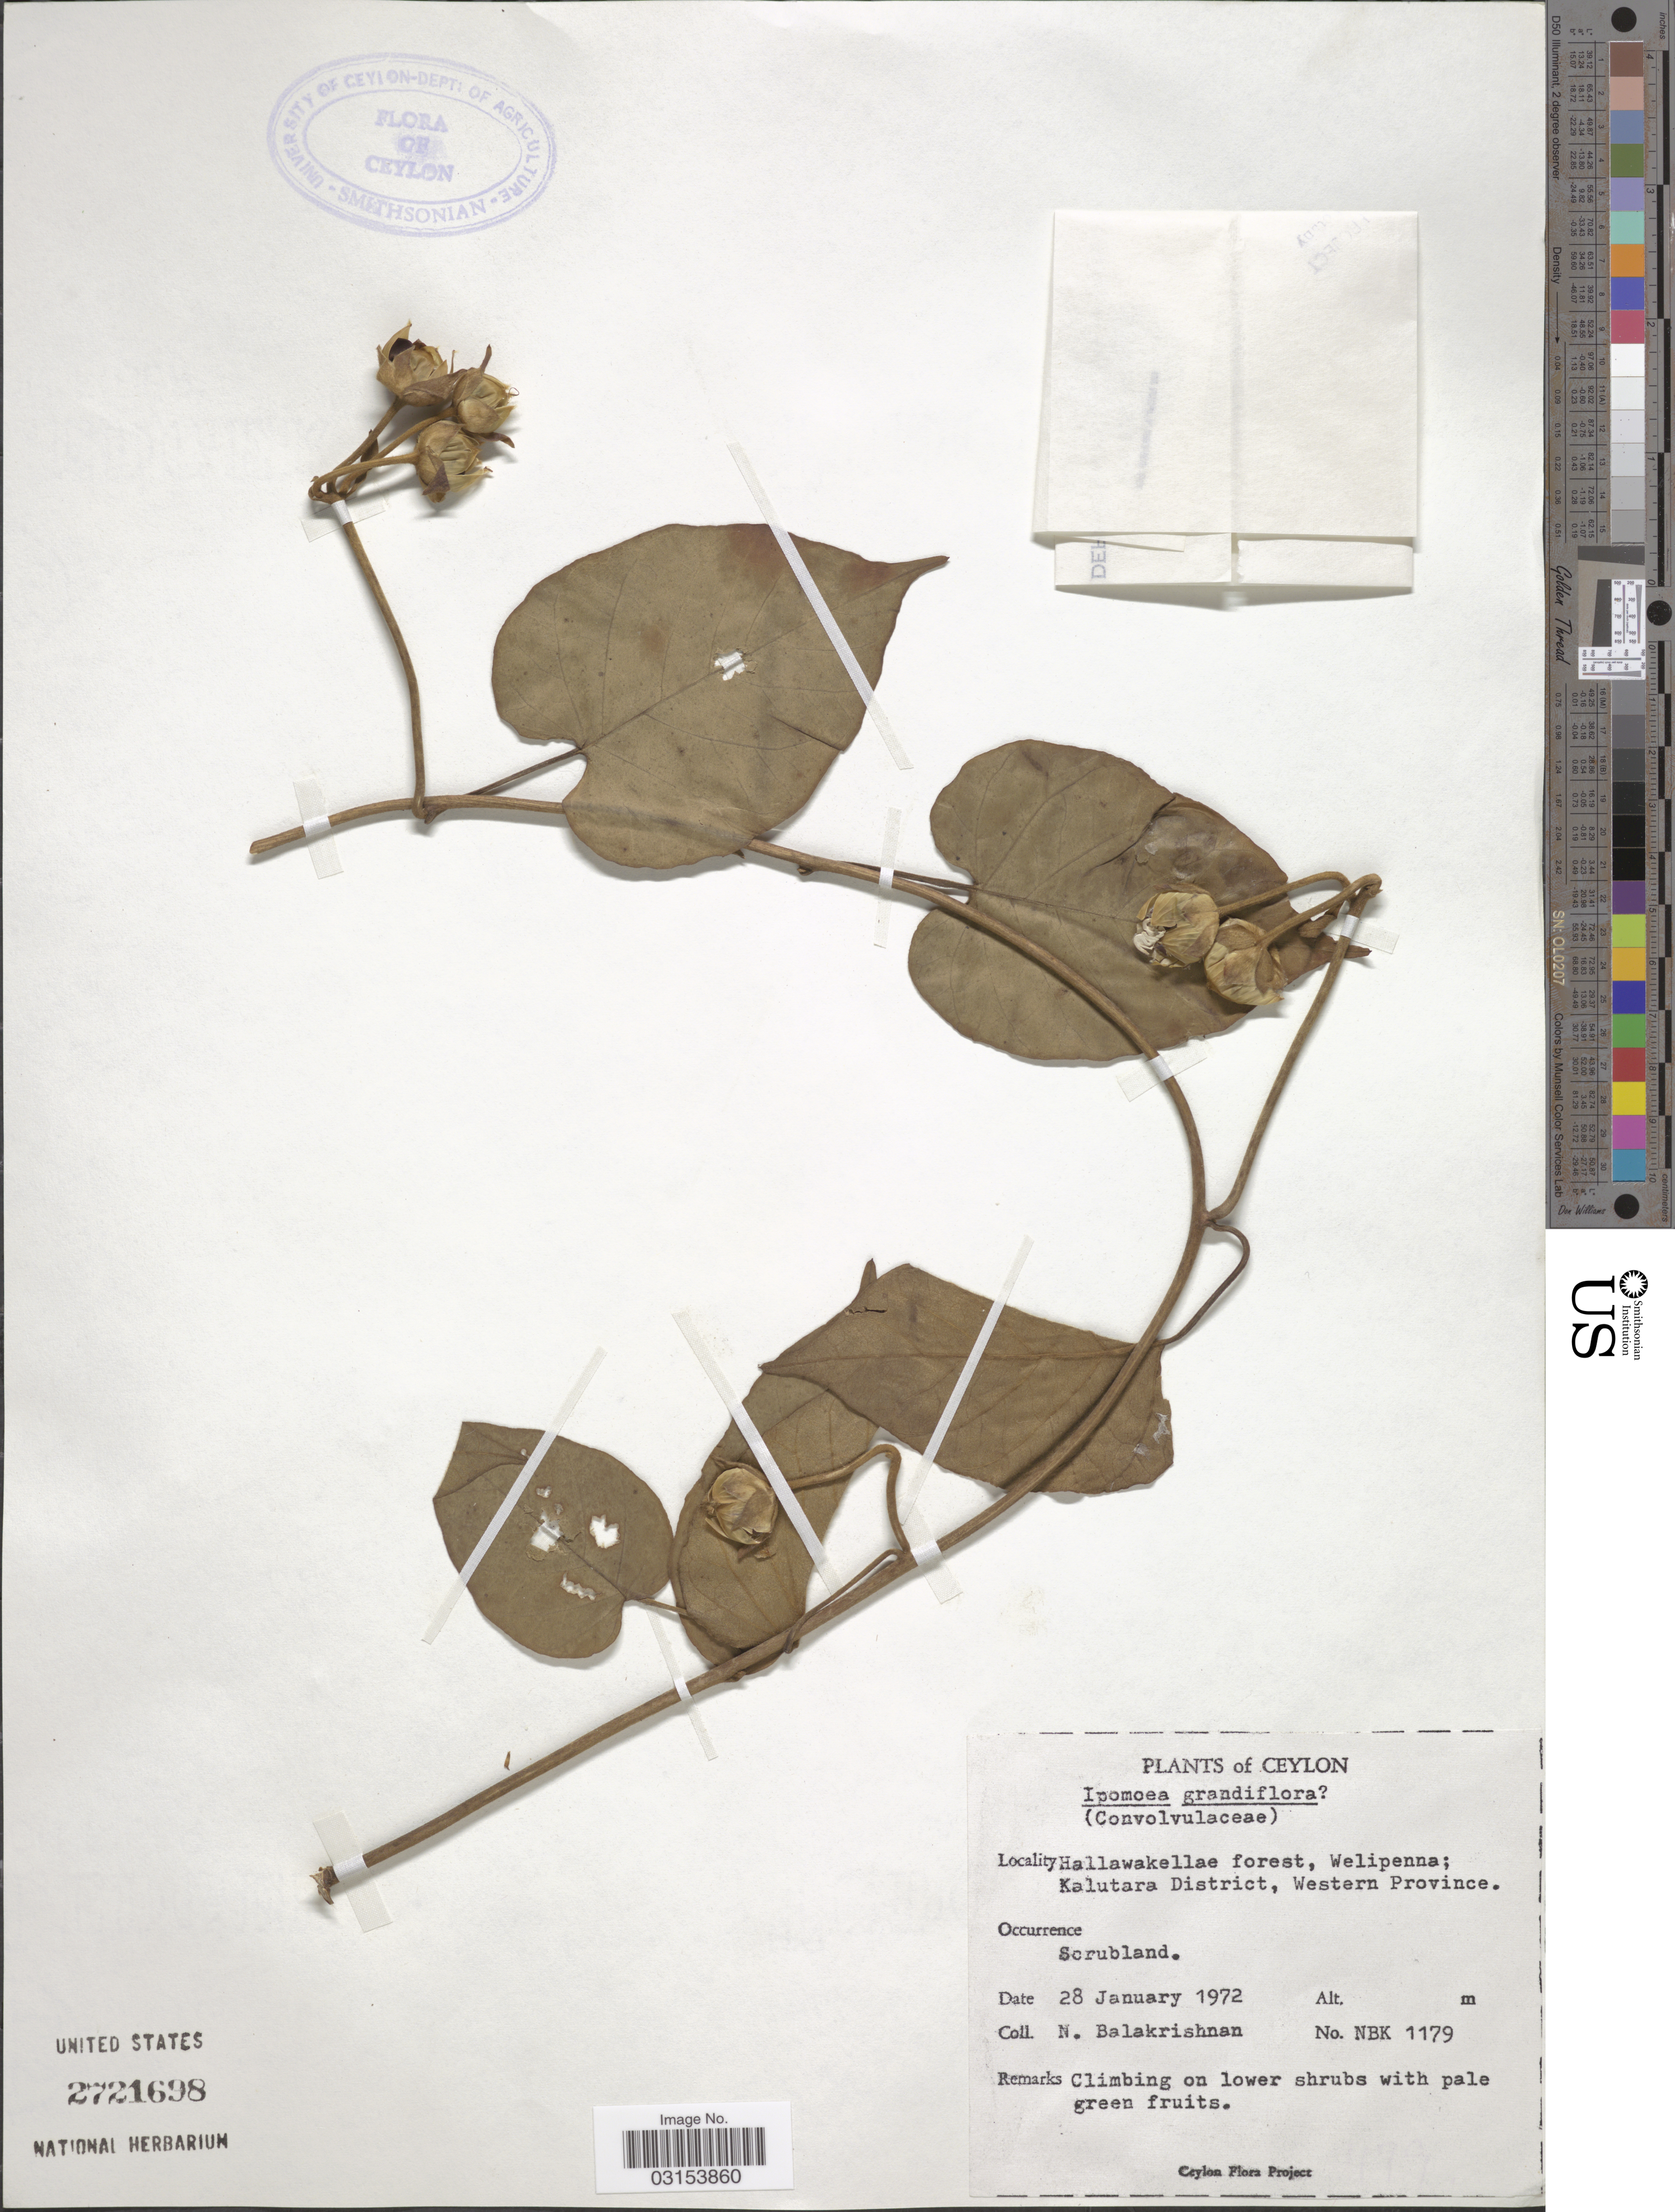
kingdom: Plantae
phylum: Tracheophyta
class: Magnoliopsida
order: Solanales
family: Convolvulaceae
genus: Ipomoea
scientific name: Ipomoea grandiflora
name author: (L. f.) Lam.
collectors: N. Balakrishnan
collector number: NBK1179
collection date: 1972-01-28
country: Sri Lanka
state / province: Western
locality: Ceylon. Hallawakellae forest, Welipenna; Kalutara District.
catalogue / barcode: US 2721698